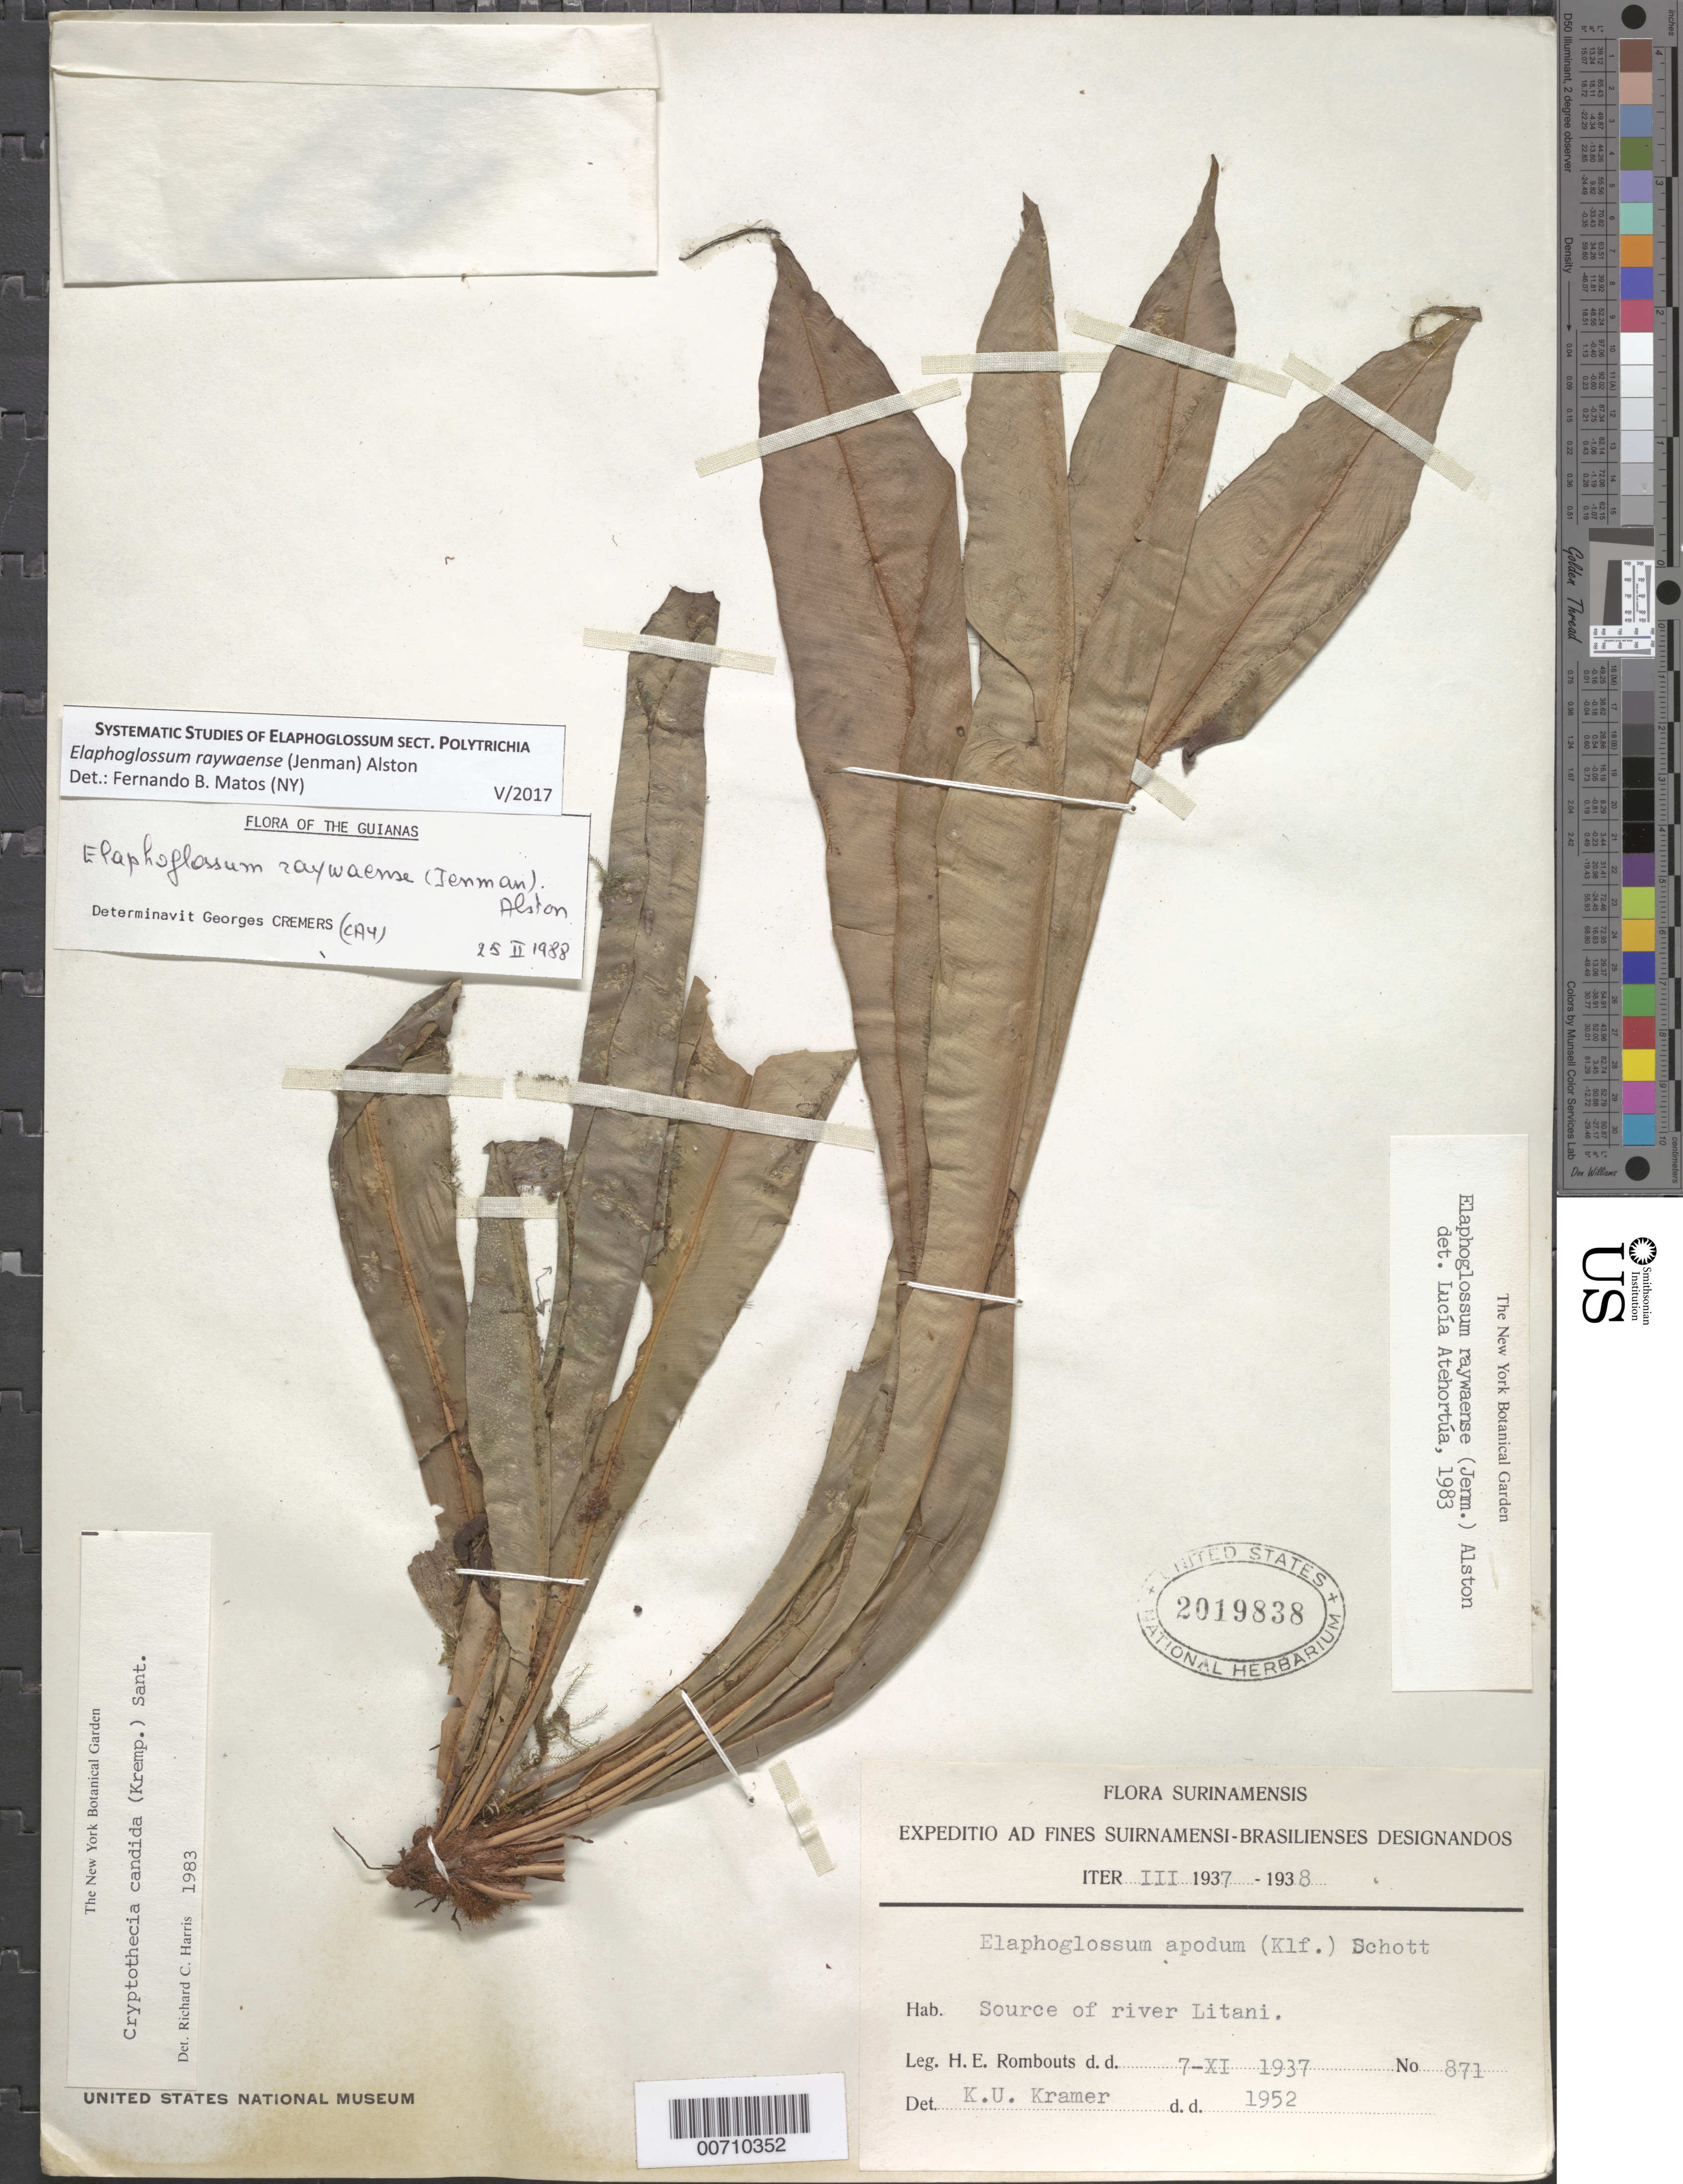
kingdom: Plantae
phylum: Tracheophyta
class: Polypodiopsida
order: Polypodiales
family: Dryopteridaceae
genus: Elaphoglossum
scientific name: Elaphoglossum raywaense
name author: (Jenman) Alston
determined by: Cremers, Georges A.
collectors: H. Rombouts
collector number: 871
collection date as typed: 7-Nov-37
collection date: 1937-11-07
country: Suriname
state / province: Sipaliwini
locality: Litani R., at source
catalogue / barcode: US 2019838